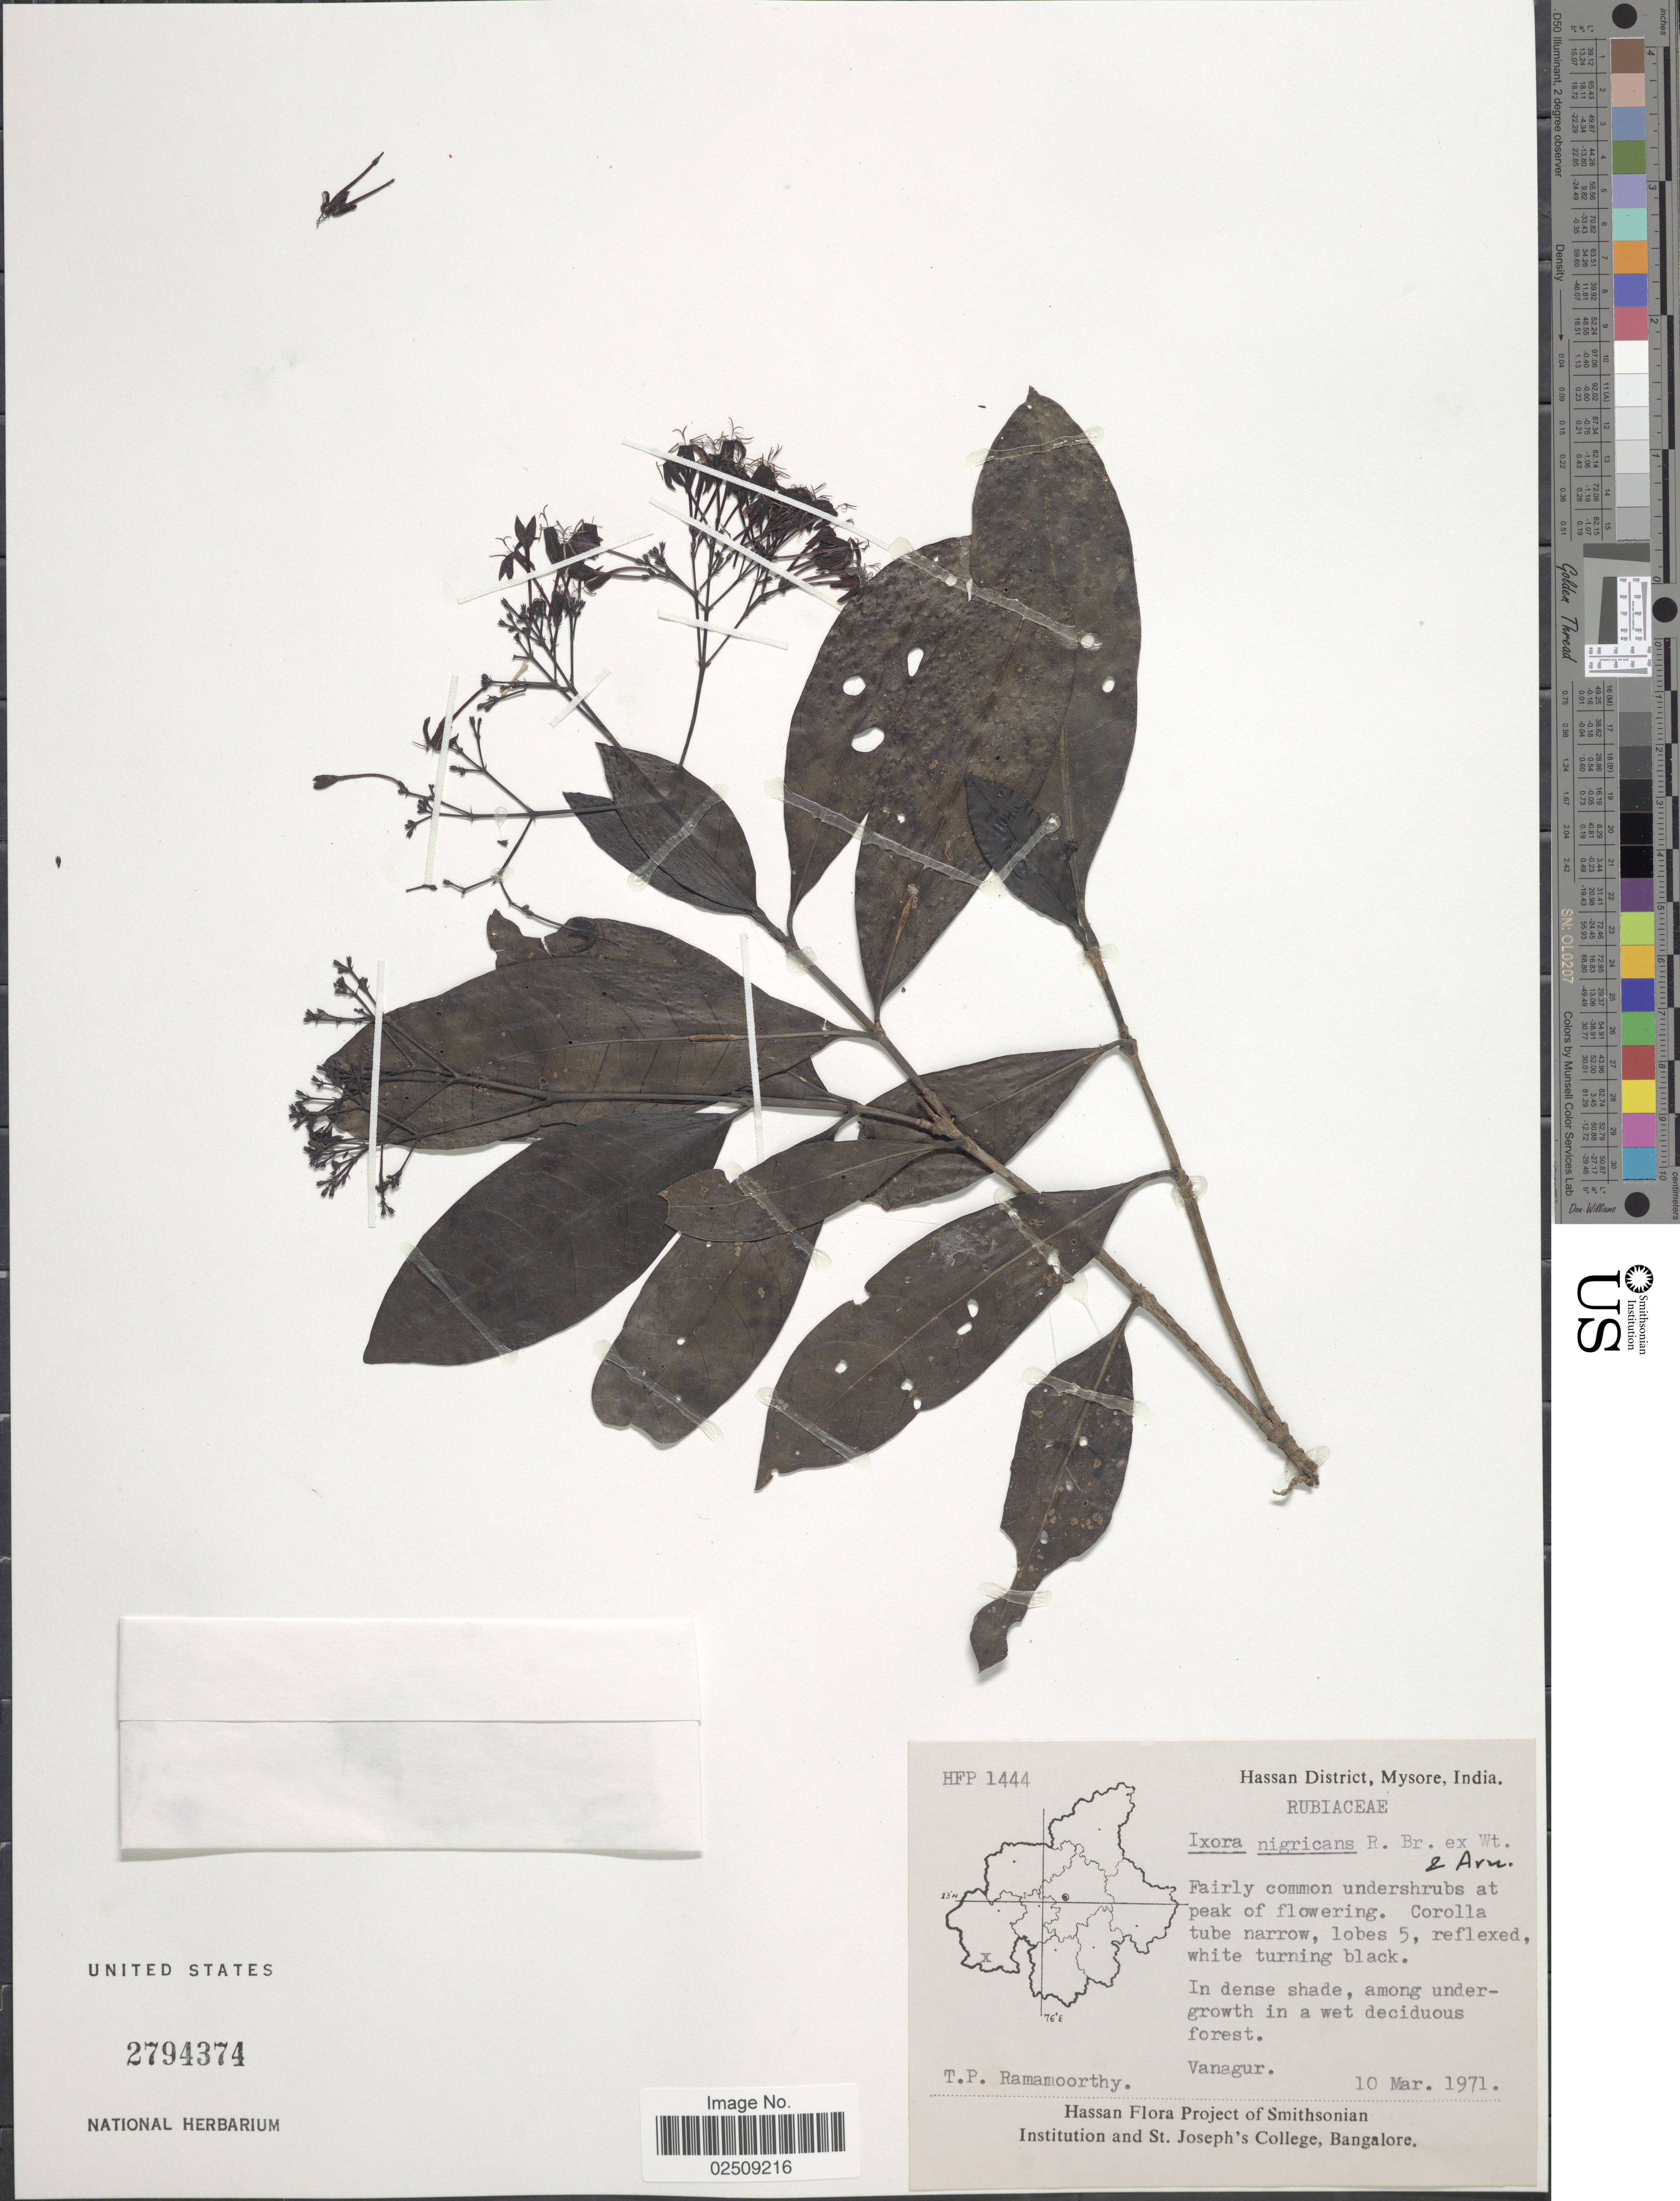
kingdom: Plantae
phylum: Tracheophyta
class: Magnoliopsida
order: Gentianales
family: Rubiaceae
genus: Ixora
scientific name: Ixora nigricans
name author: R. Br. ex Wight & Arn.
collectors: T. P. Ramamoorthy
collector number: HFP1444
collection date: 1971-03-10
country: India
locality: Hassan District, Mysore. Vanagur.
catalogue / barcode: US 2794374